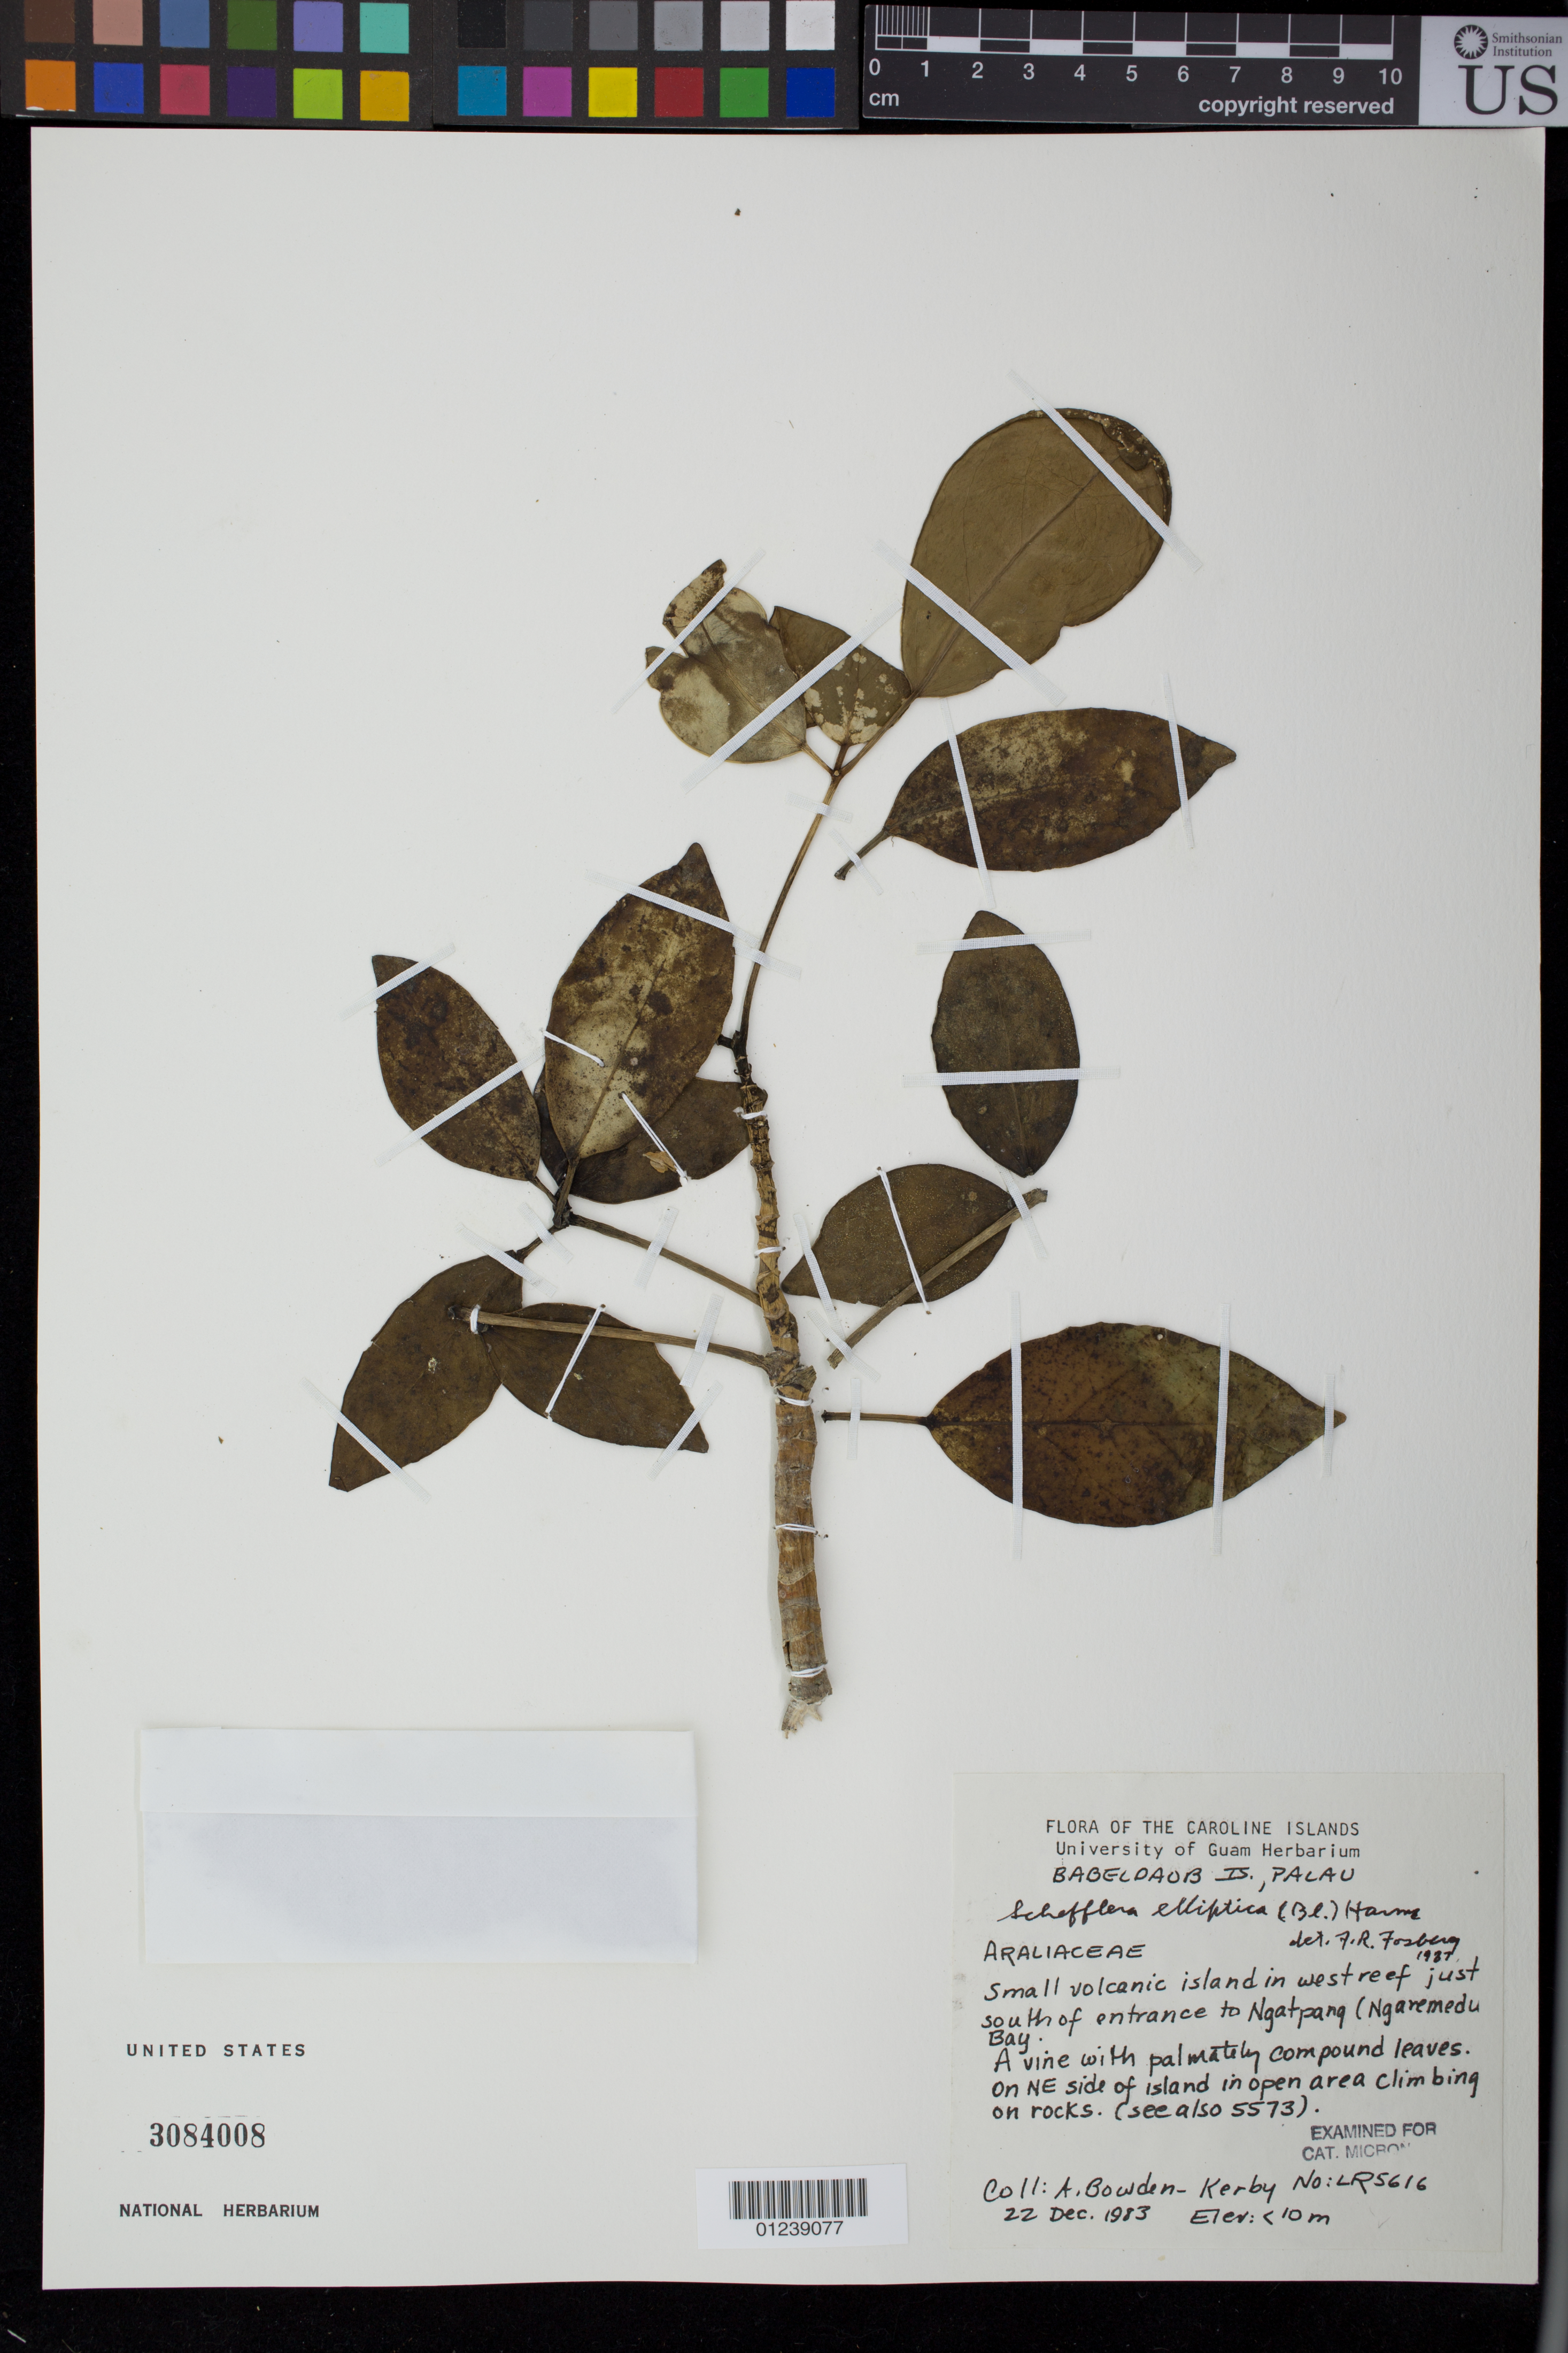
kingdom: Plantae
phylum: Tracheophyta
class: Magnoliopsida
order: Apiales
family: Araliaceae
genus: Heptapleurum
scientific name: Heptapleurum ellipticum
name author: (Blume) Seem.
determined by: Wagner, W. L., (BOT), Smithsonian Institution - National Museum of Natural History (UNITED STATES)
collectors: A. Bowden-Kerby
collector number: LR5616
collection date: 1983-12-22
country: Palau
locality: Caroline Islands. Small volcanic island in west reef just south of entrance to Ngatpang, Ngaremeduu Bay. On NE side of island.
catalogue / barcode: US 3084008